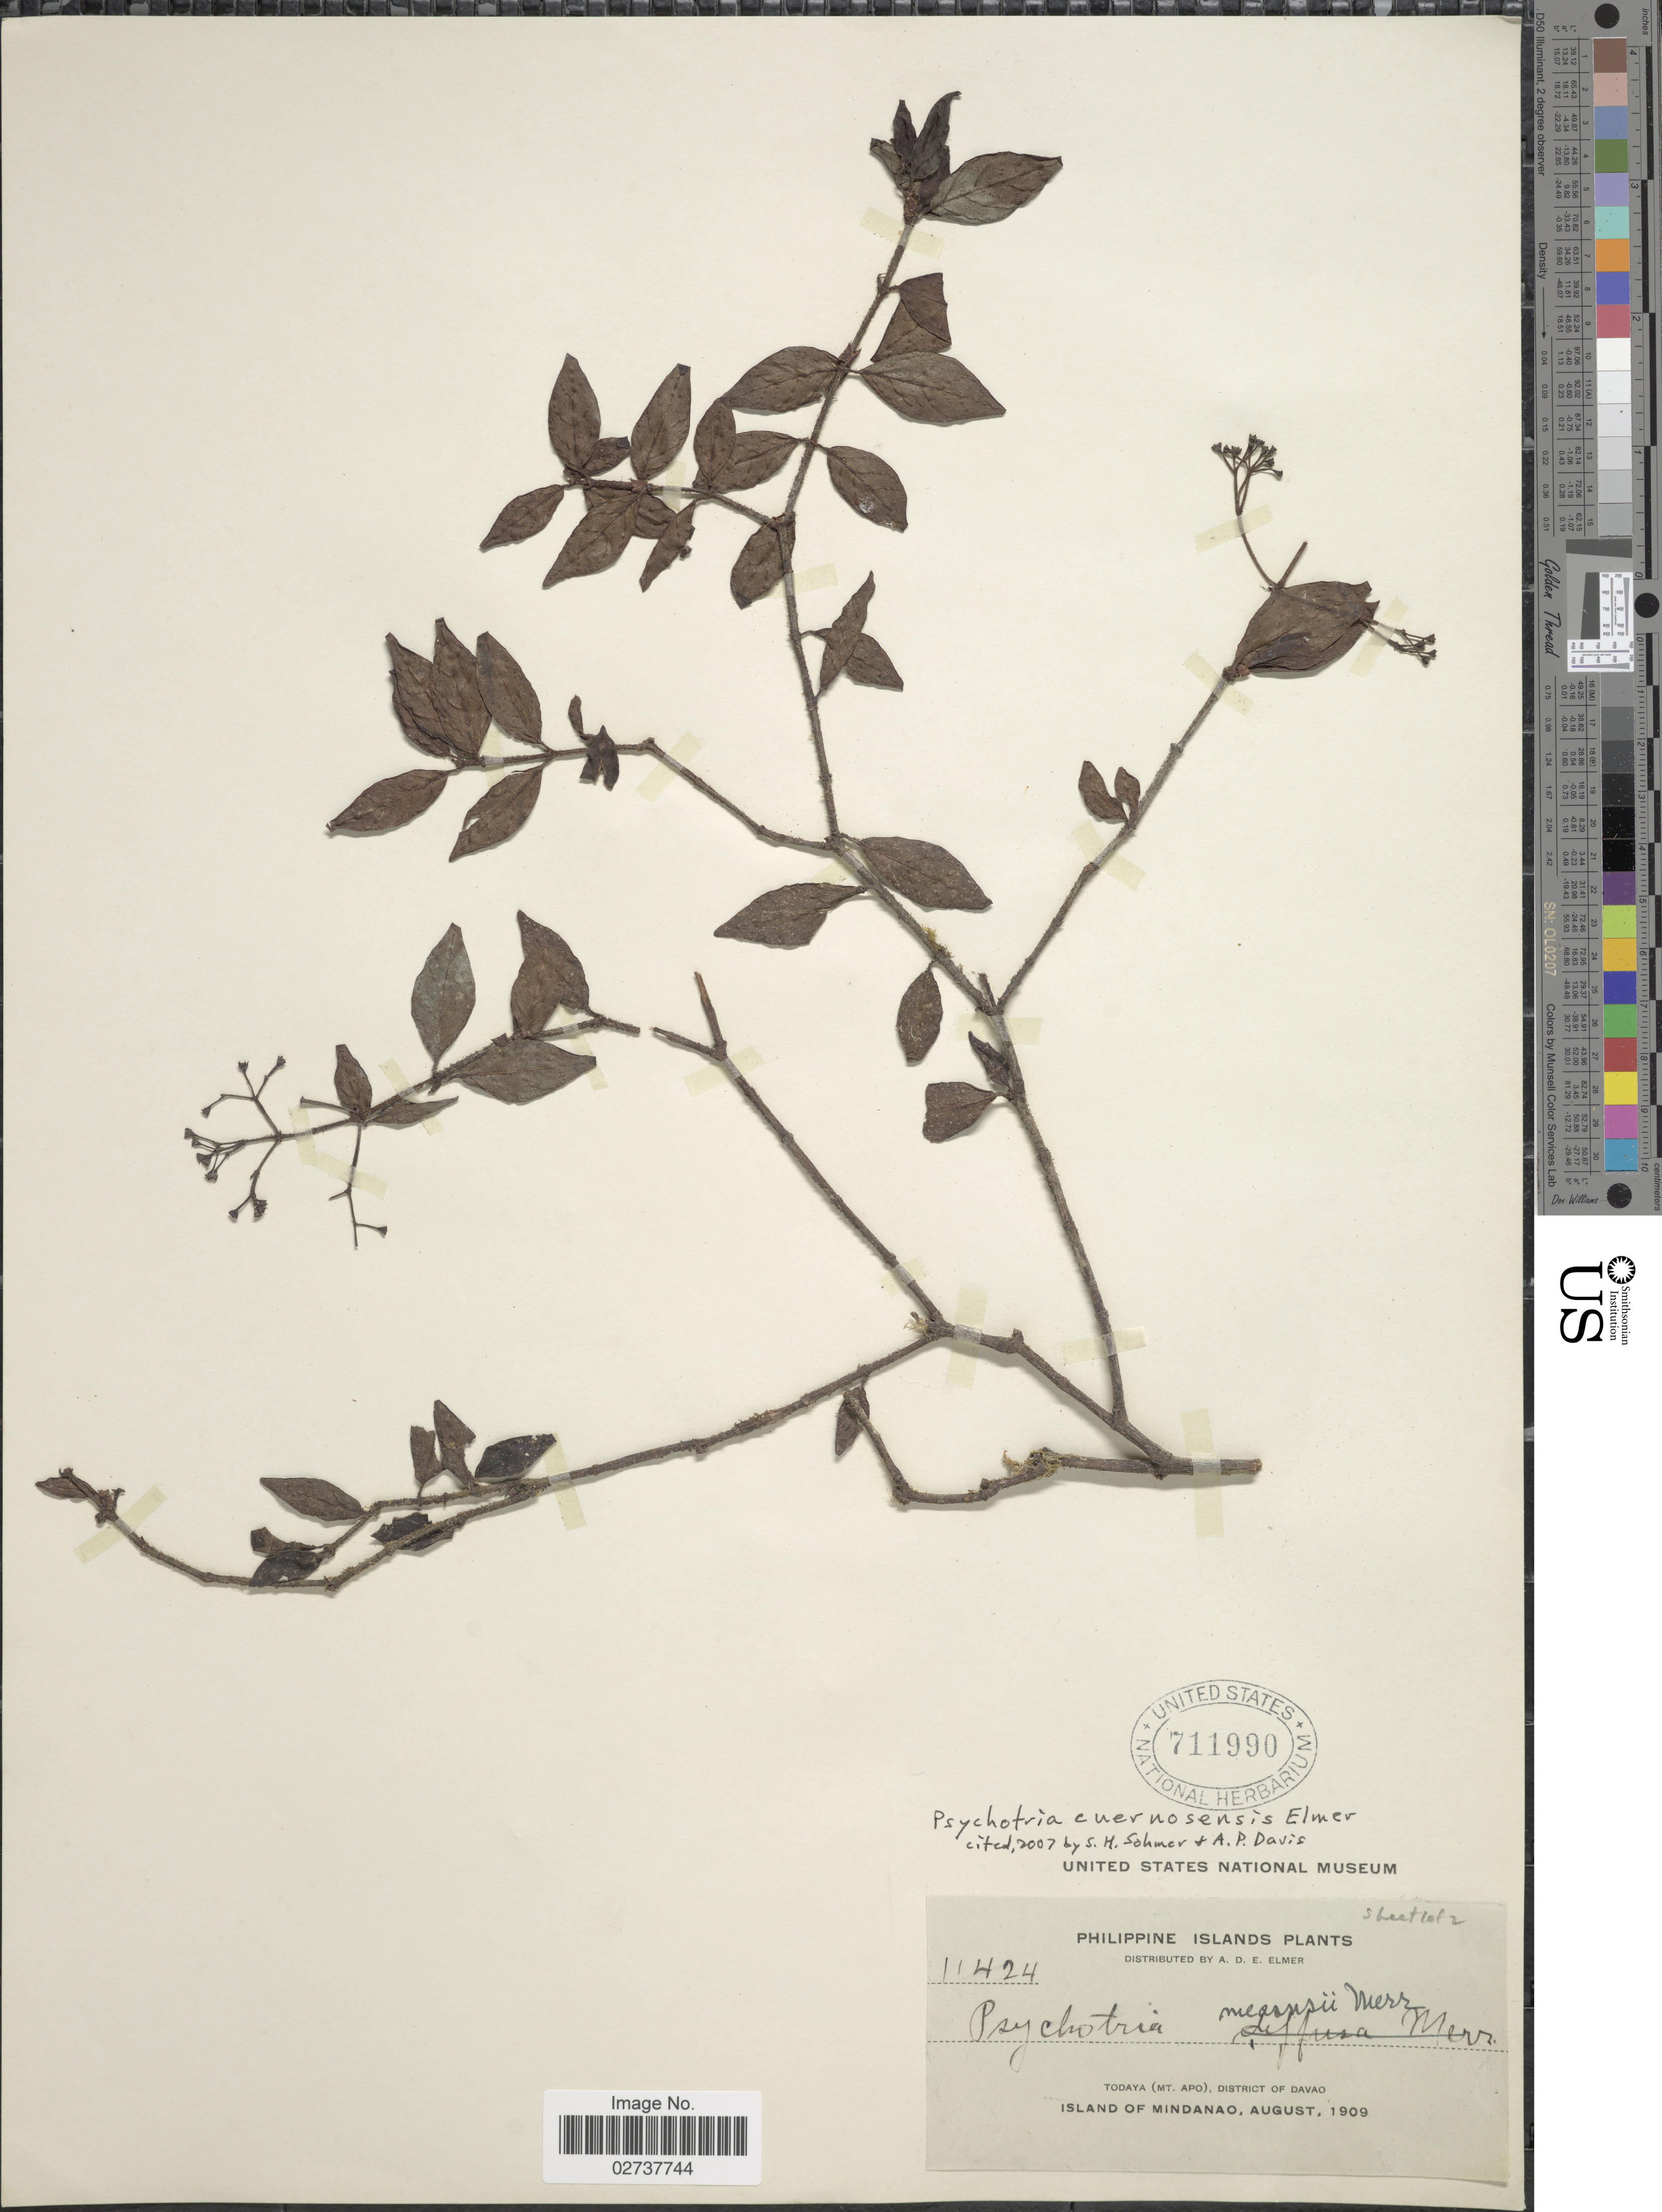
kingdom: Plantae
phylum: Tracheophyta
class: Magnoliopsida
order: Gentianales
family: Rubiaceae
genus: Psychotria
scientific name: Psychotria cuernosensis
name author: Elmer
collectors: A. D. E. Elmer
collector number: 11424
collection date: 1909-08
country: Philippines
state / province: Davao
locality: Todaya (Mt. Apo). Island of Mindanao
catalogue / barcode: US 711990